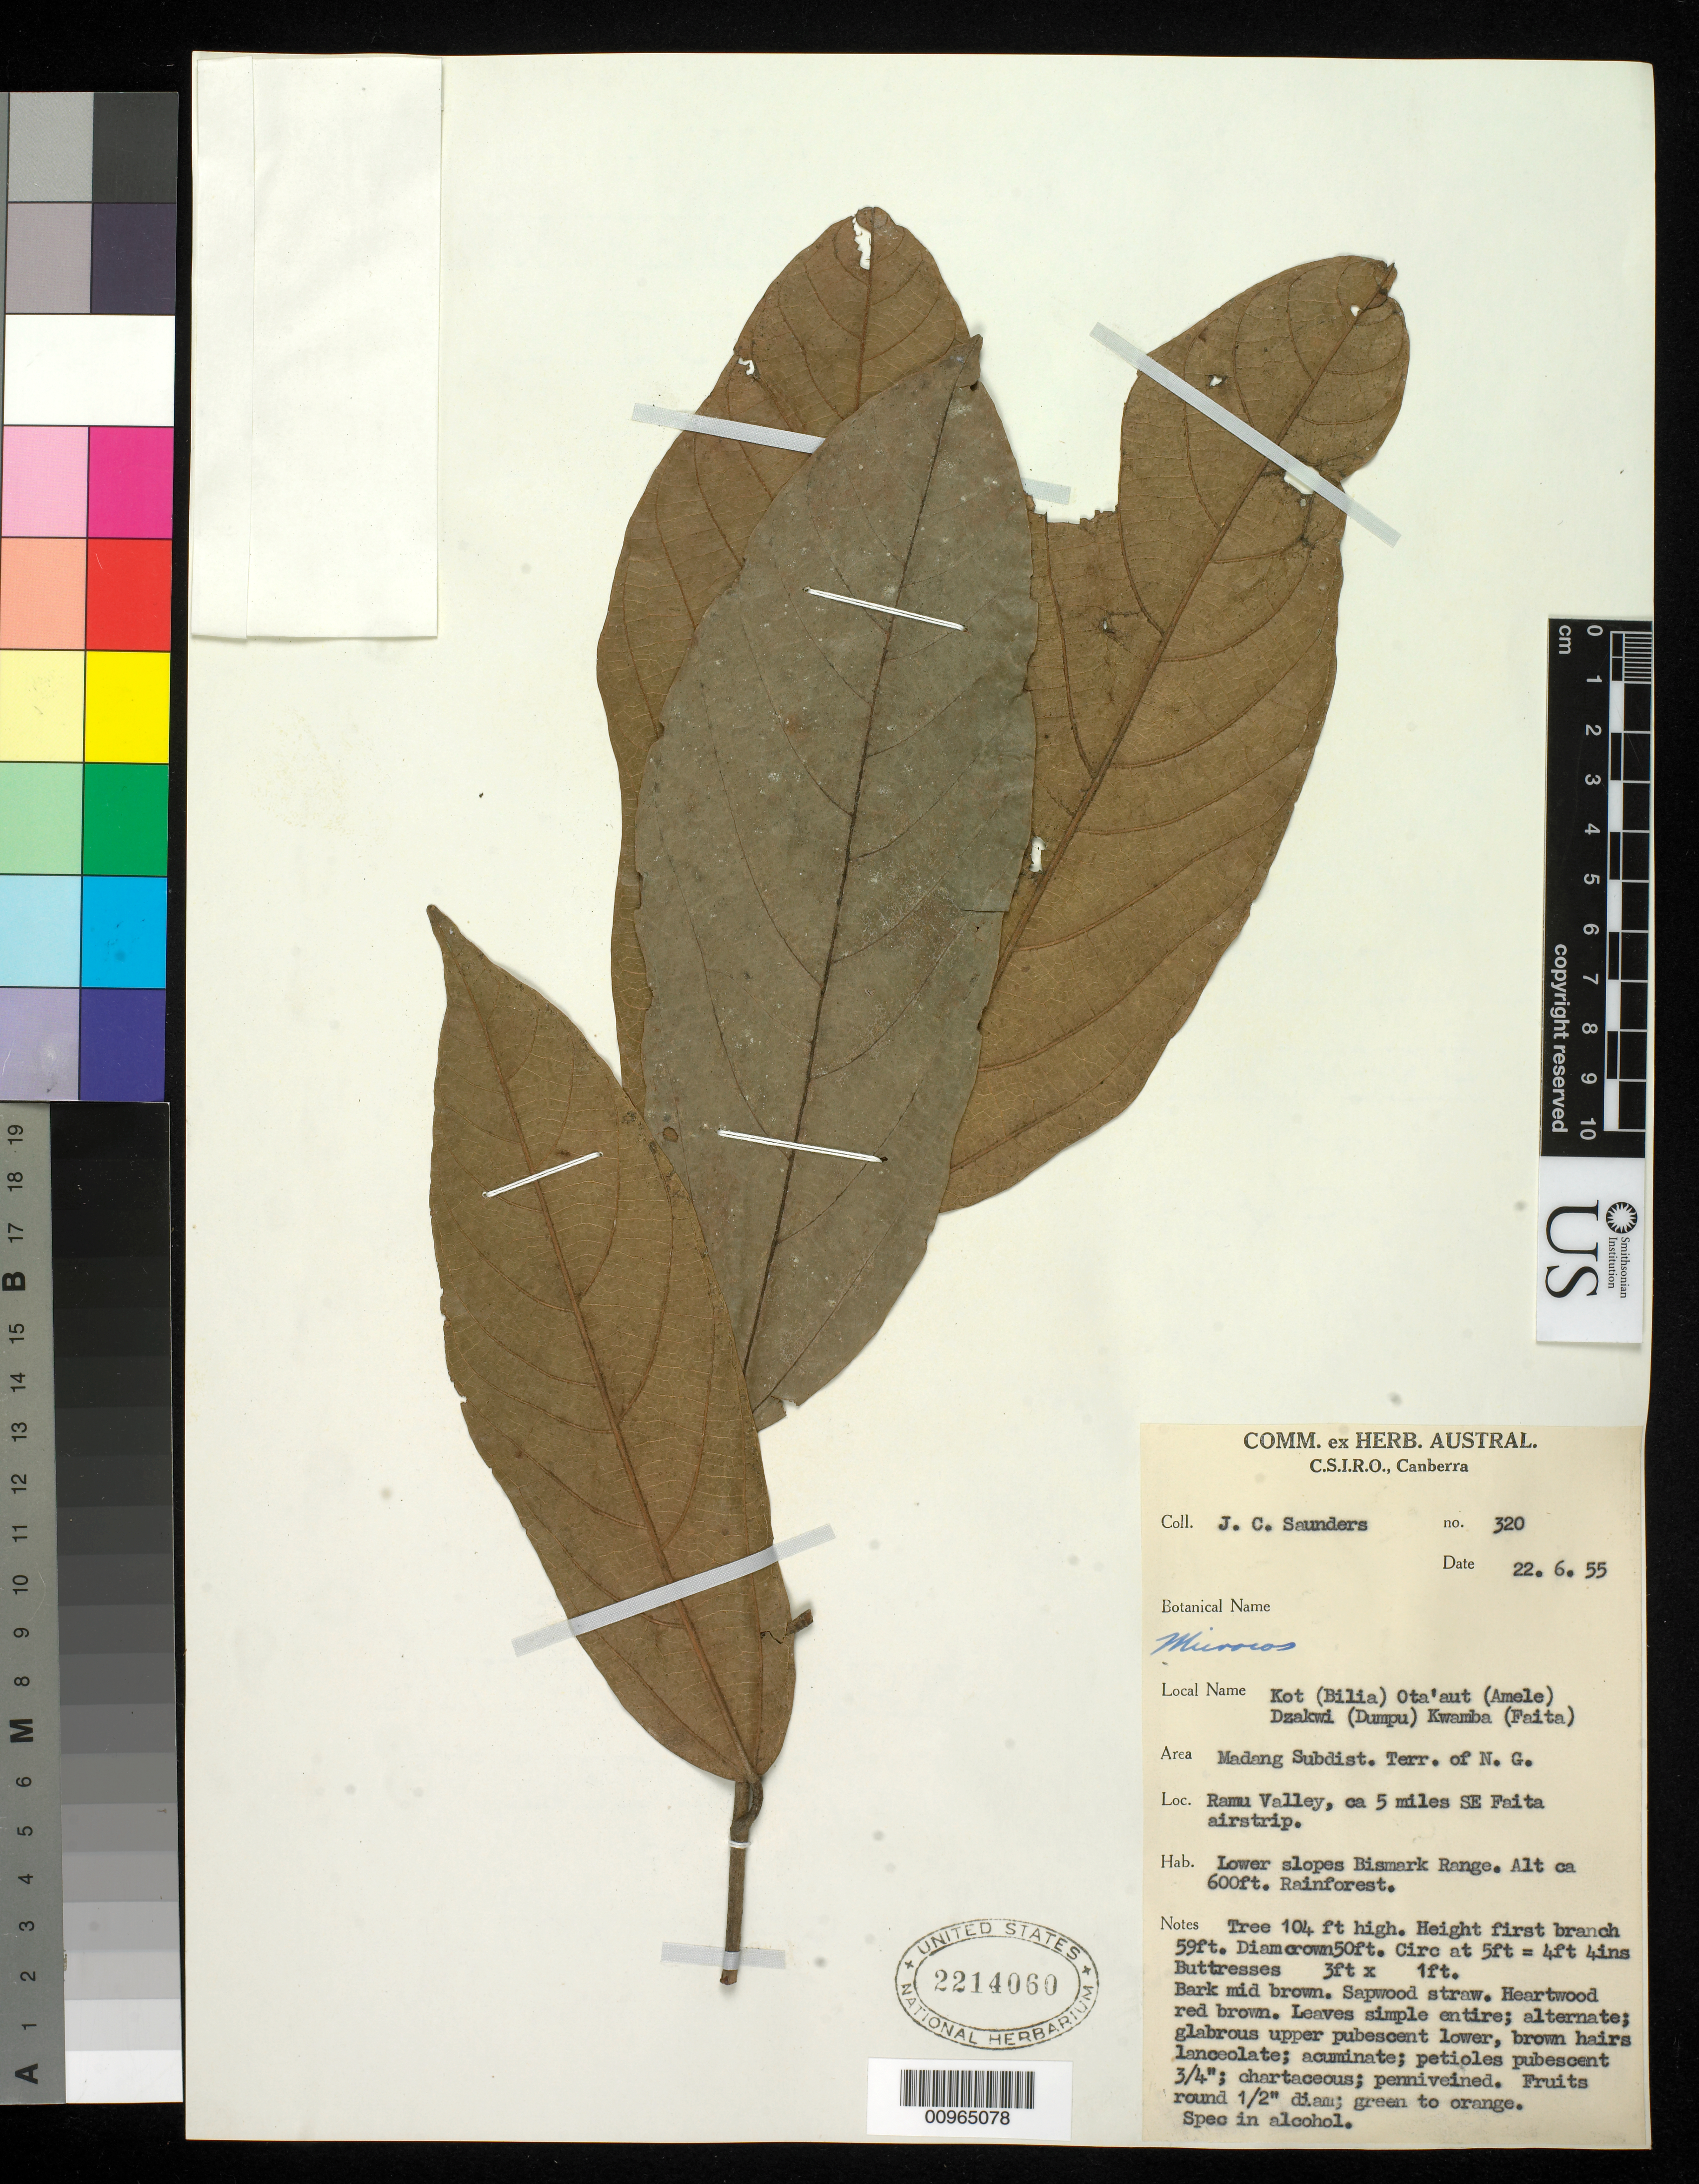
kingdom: Plantae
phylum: Tracheophyta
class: Magnoliopsida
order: Malvales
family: Malvaceae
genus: Microcos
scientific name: Microcos sp.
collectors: J. C. Saunders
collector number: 320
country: Papua New Guinea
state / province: Madang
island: New Guinea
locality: Ramu Valley, ca 5 miles SE Faita airstrip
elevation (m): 183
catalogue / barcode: US 2214060